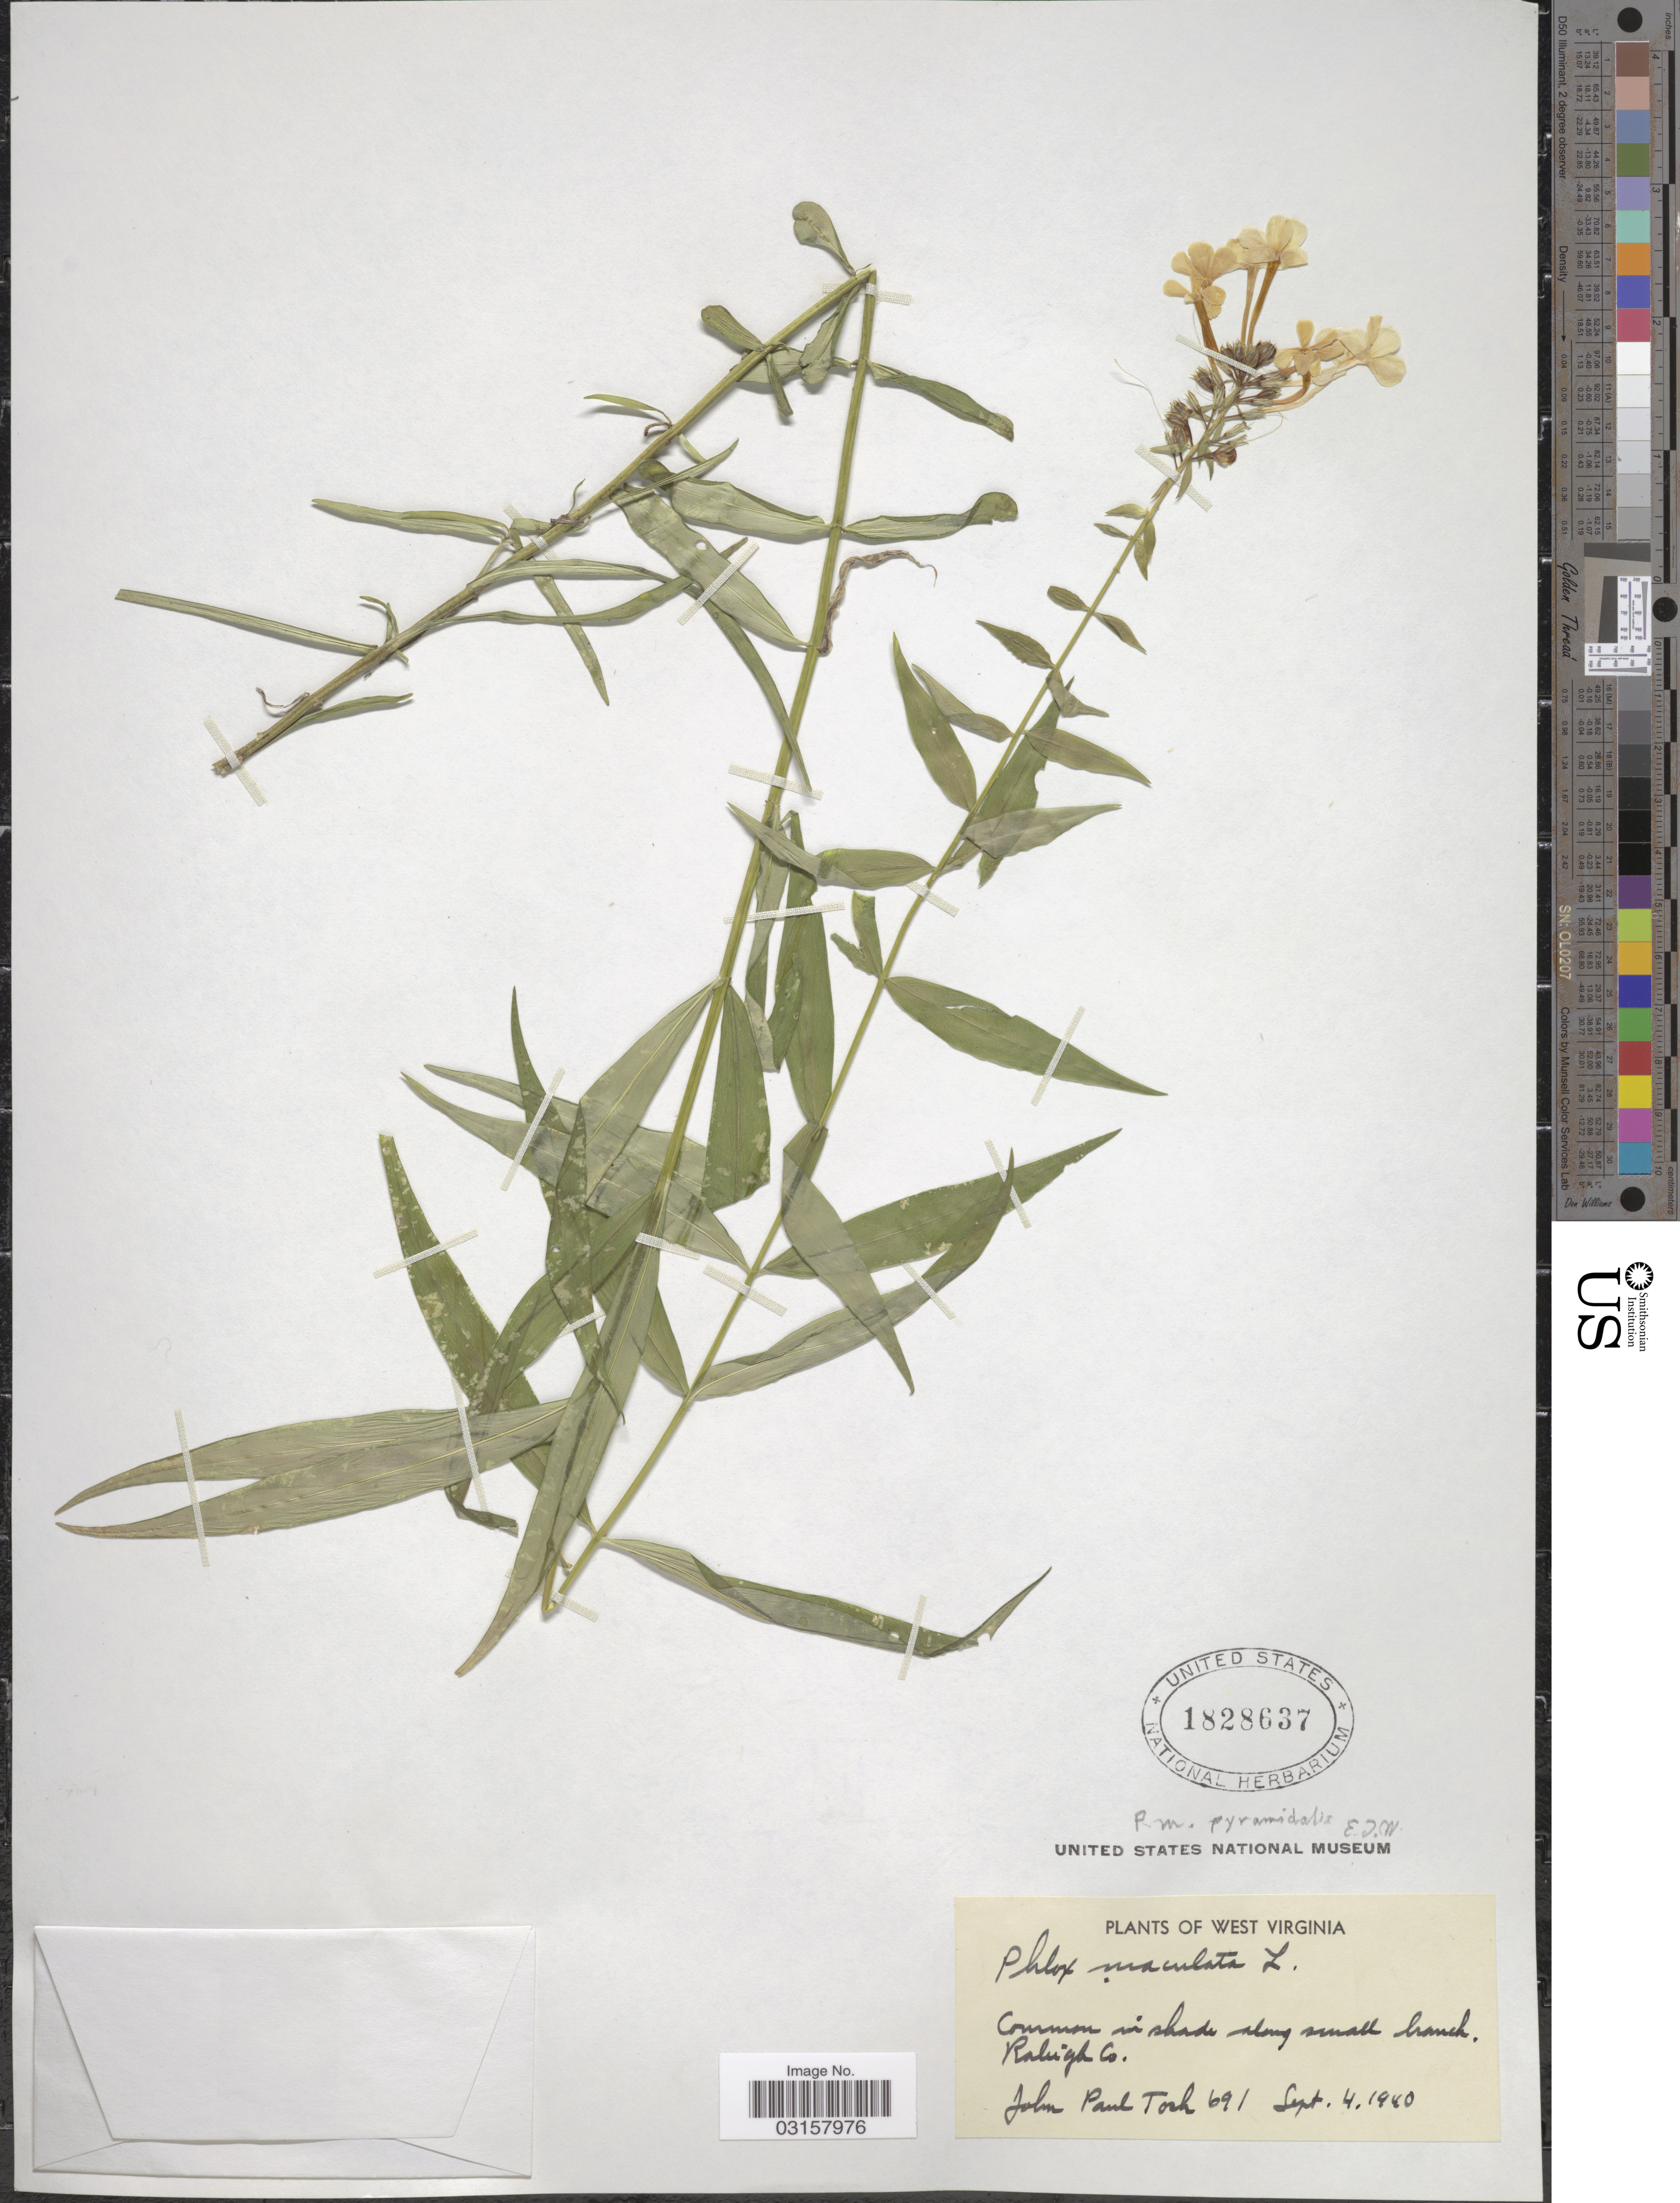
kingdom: Plantae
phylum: Tracheophyta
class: Magnoliopsida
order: Ericales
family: Polemoniaceae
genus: Phlox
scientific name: Phlox x pyramidalis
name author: (Sm.) Wherry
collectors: J. Tosh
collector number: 691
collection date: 1940-09-04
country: United States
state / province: West Virginia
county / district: Raleigh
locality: Common in shade along small branch. Raleigh Co.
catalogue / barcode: US 1828637